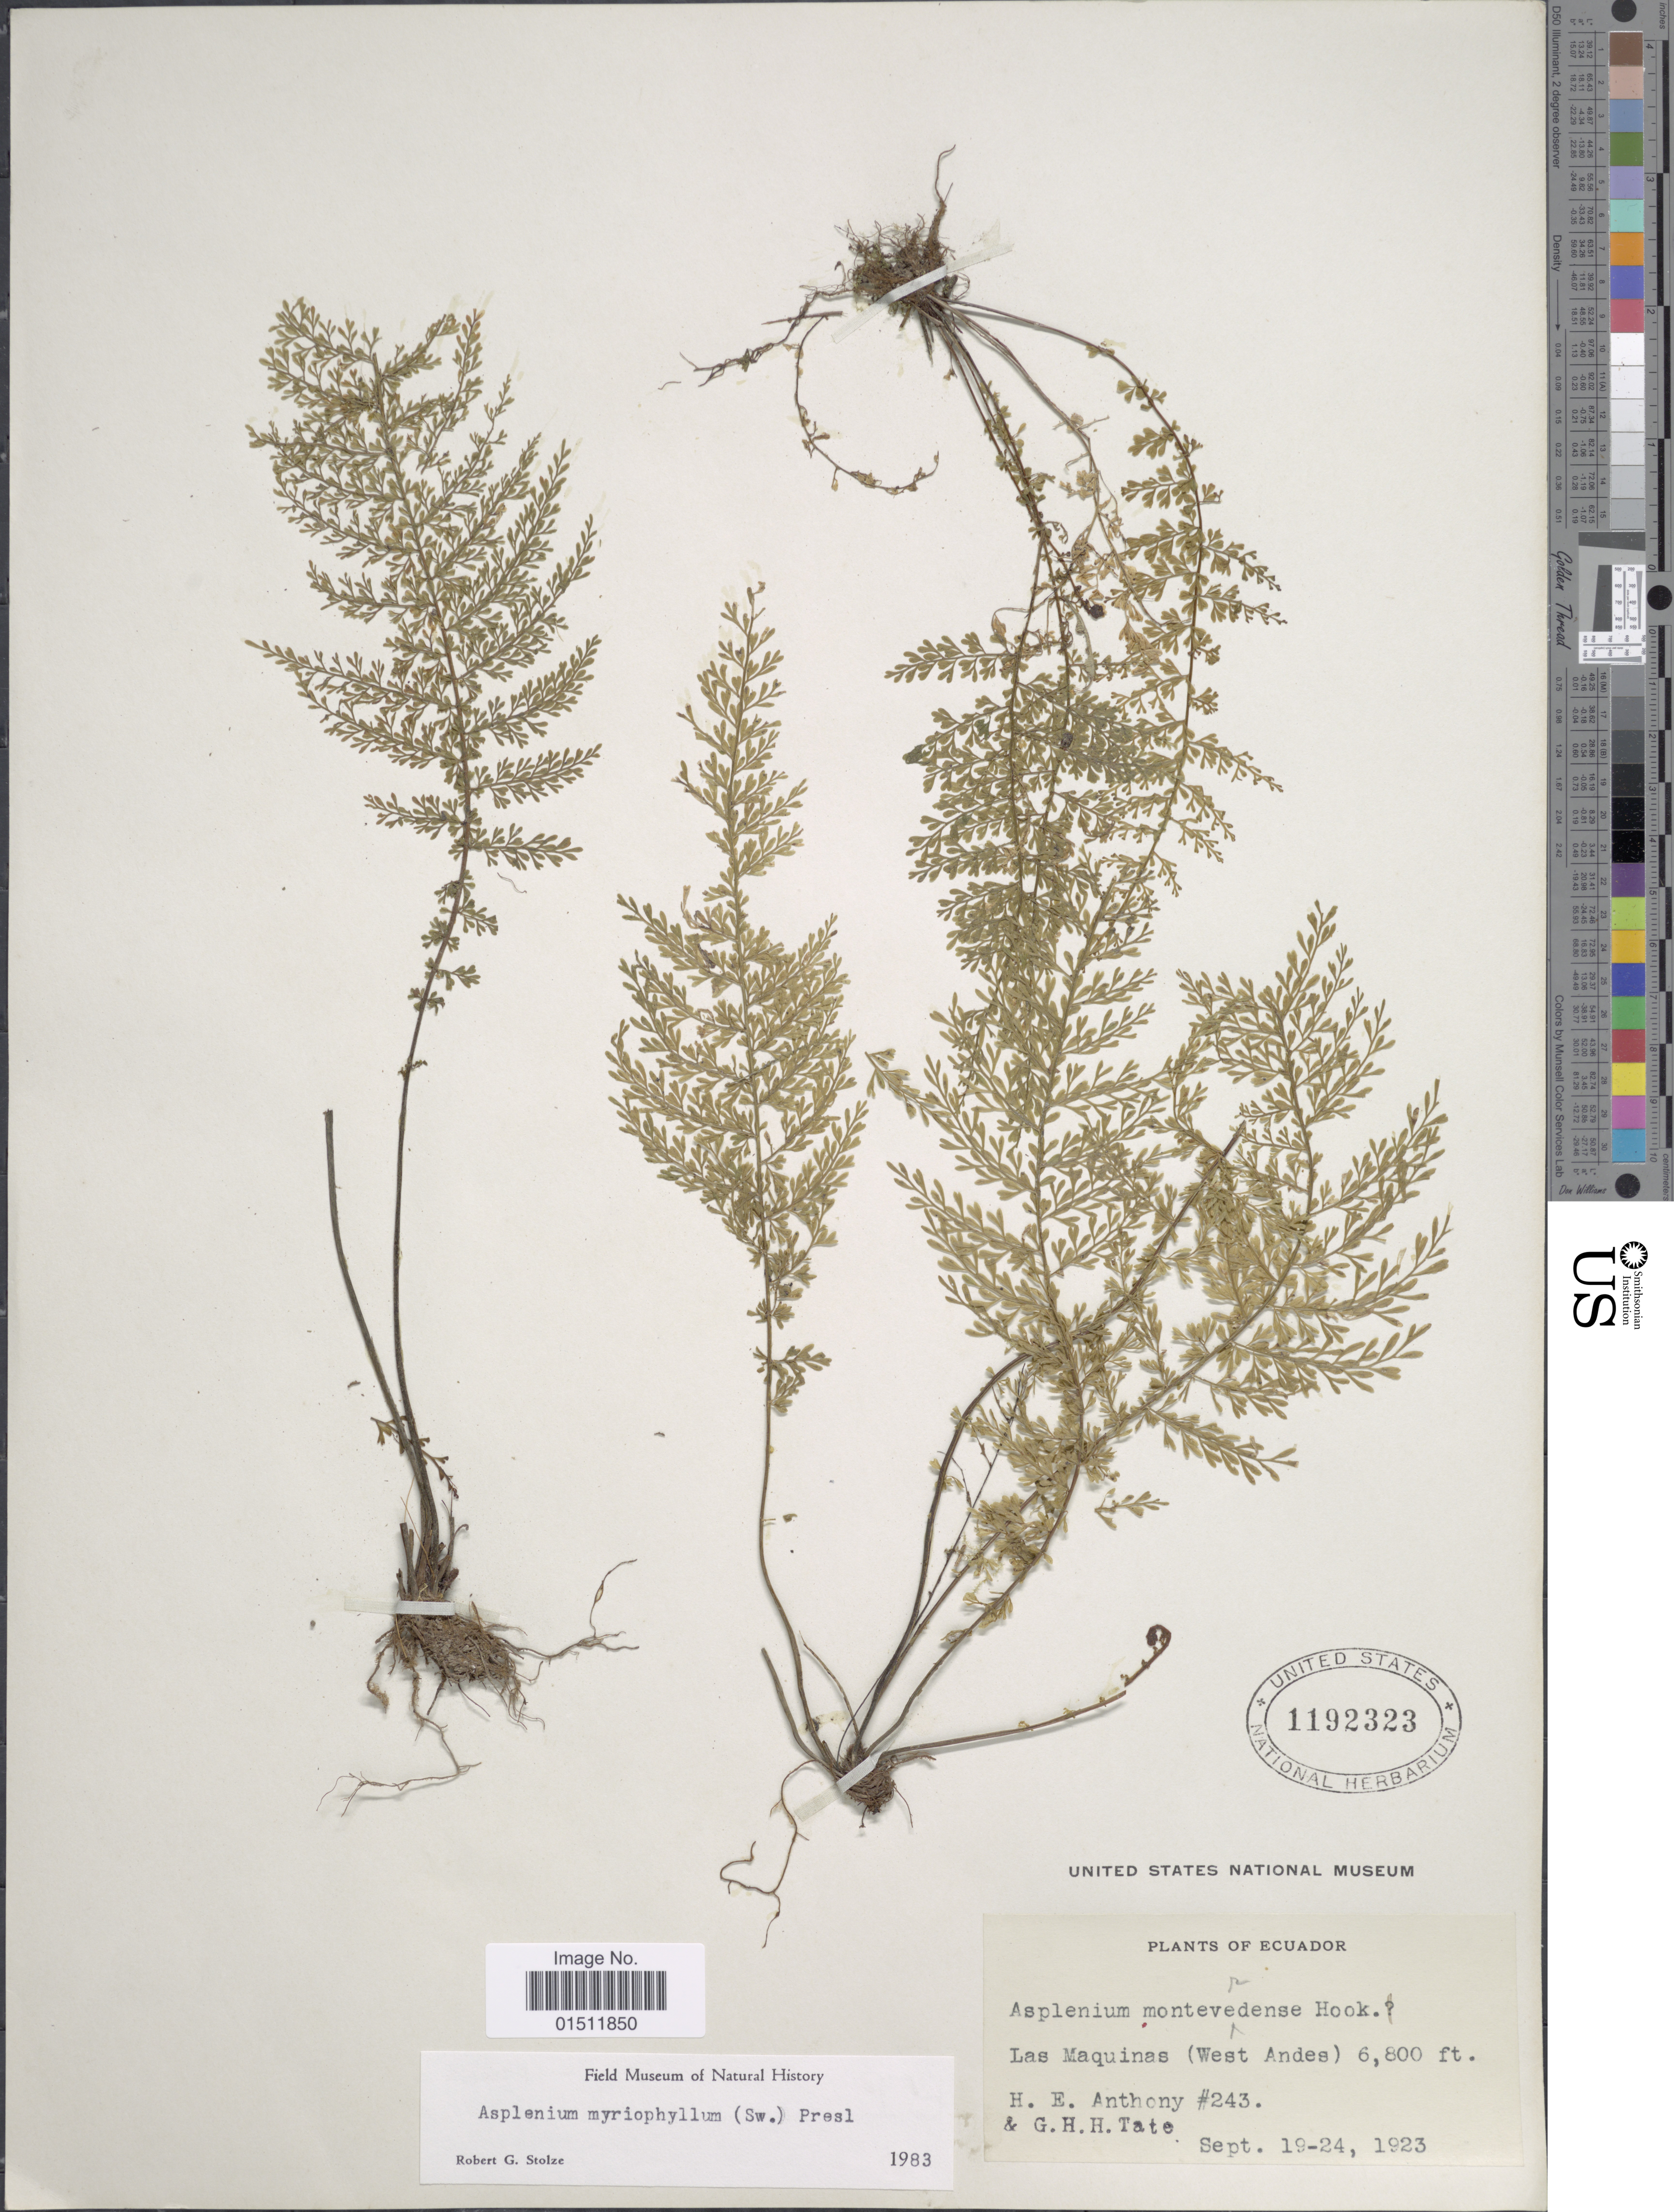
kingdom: Plantae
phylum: Tracheophyta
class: Polypodiopsida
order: Polypodiales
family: Aspleniaceae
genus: Asplenium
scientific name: Asplenium myriophyllum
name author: (Sw.) C. Presl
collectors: H. E. Anthony & G. H. H.Tate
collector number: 243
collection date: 1923-09-19/1923-09-24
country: Ecuador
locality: Las Maquinas ( West Andes)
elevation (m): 2073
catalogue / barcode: US 1192323